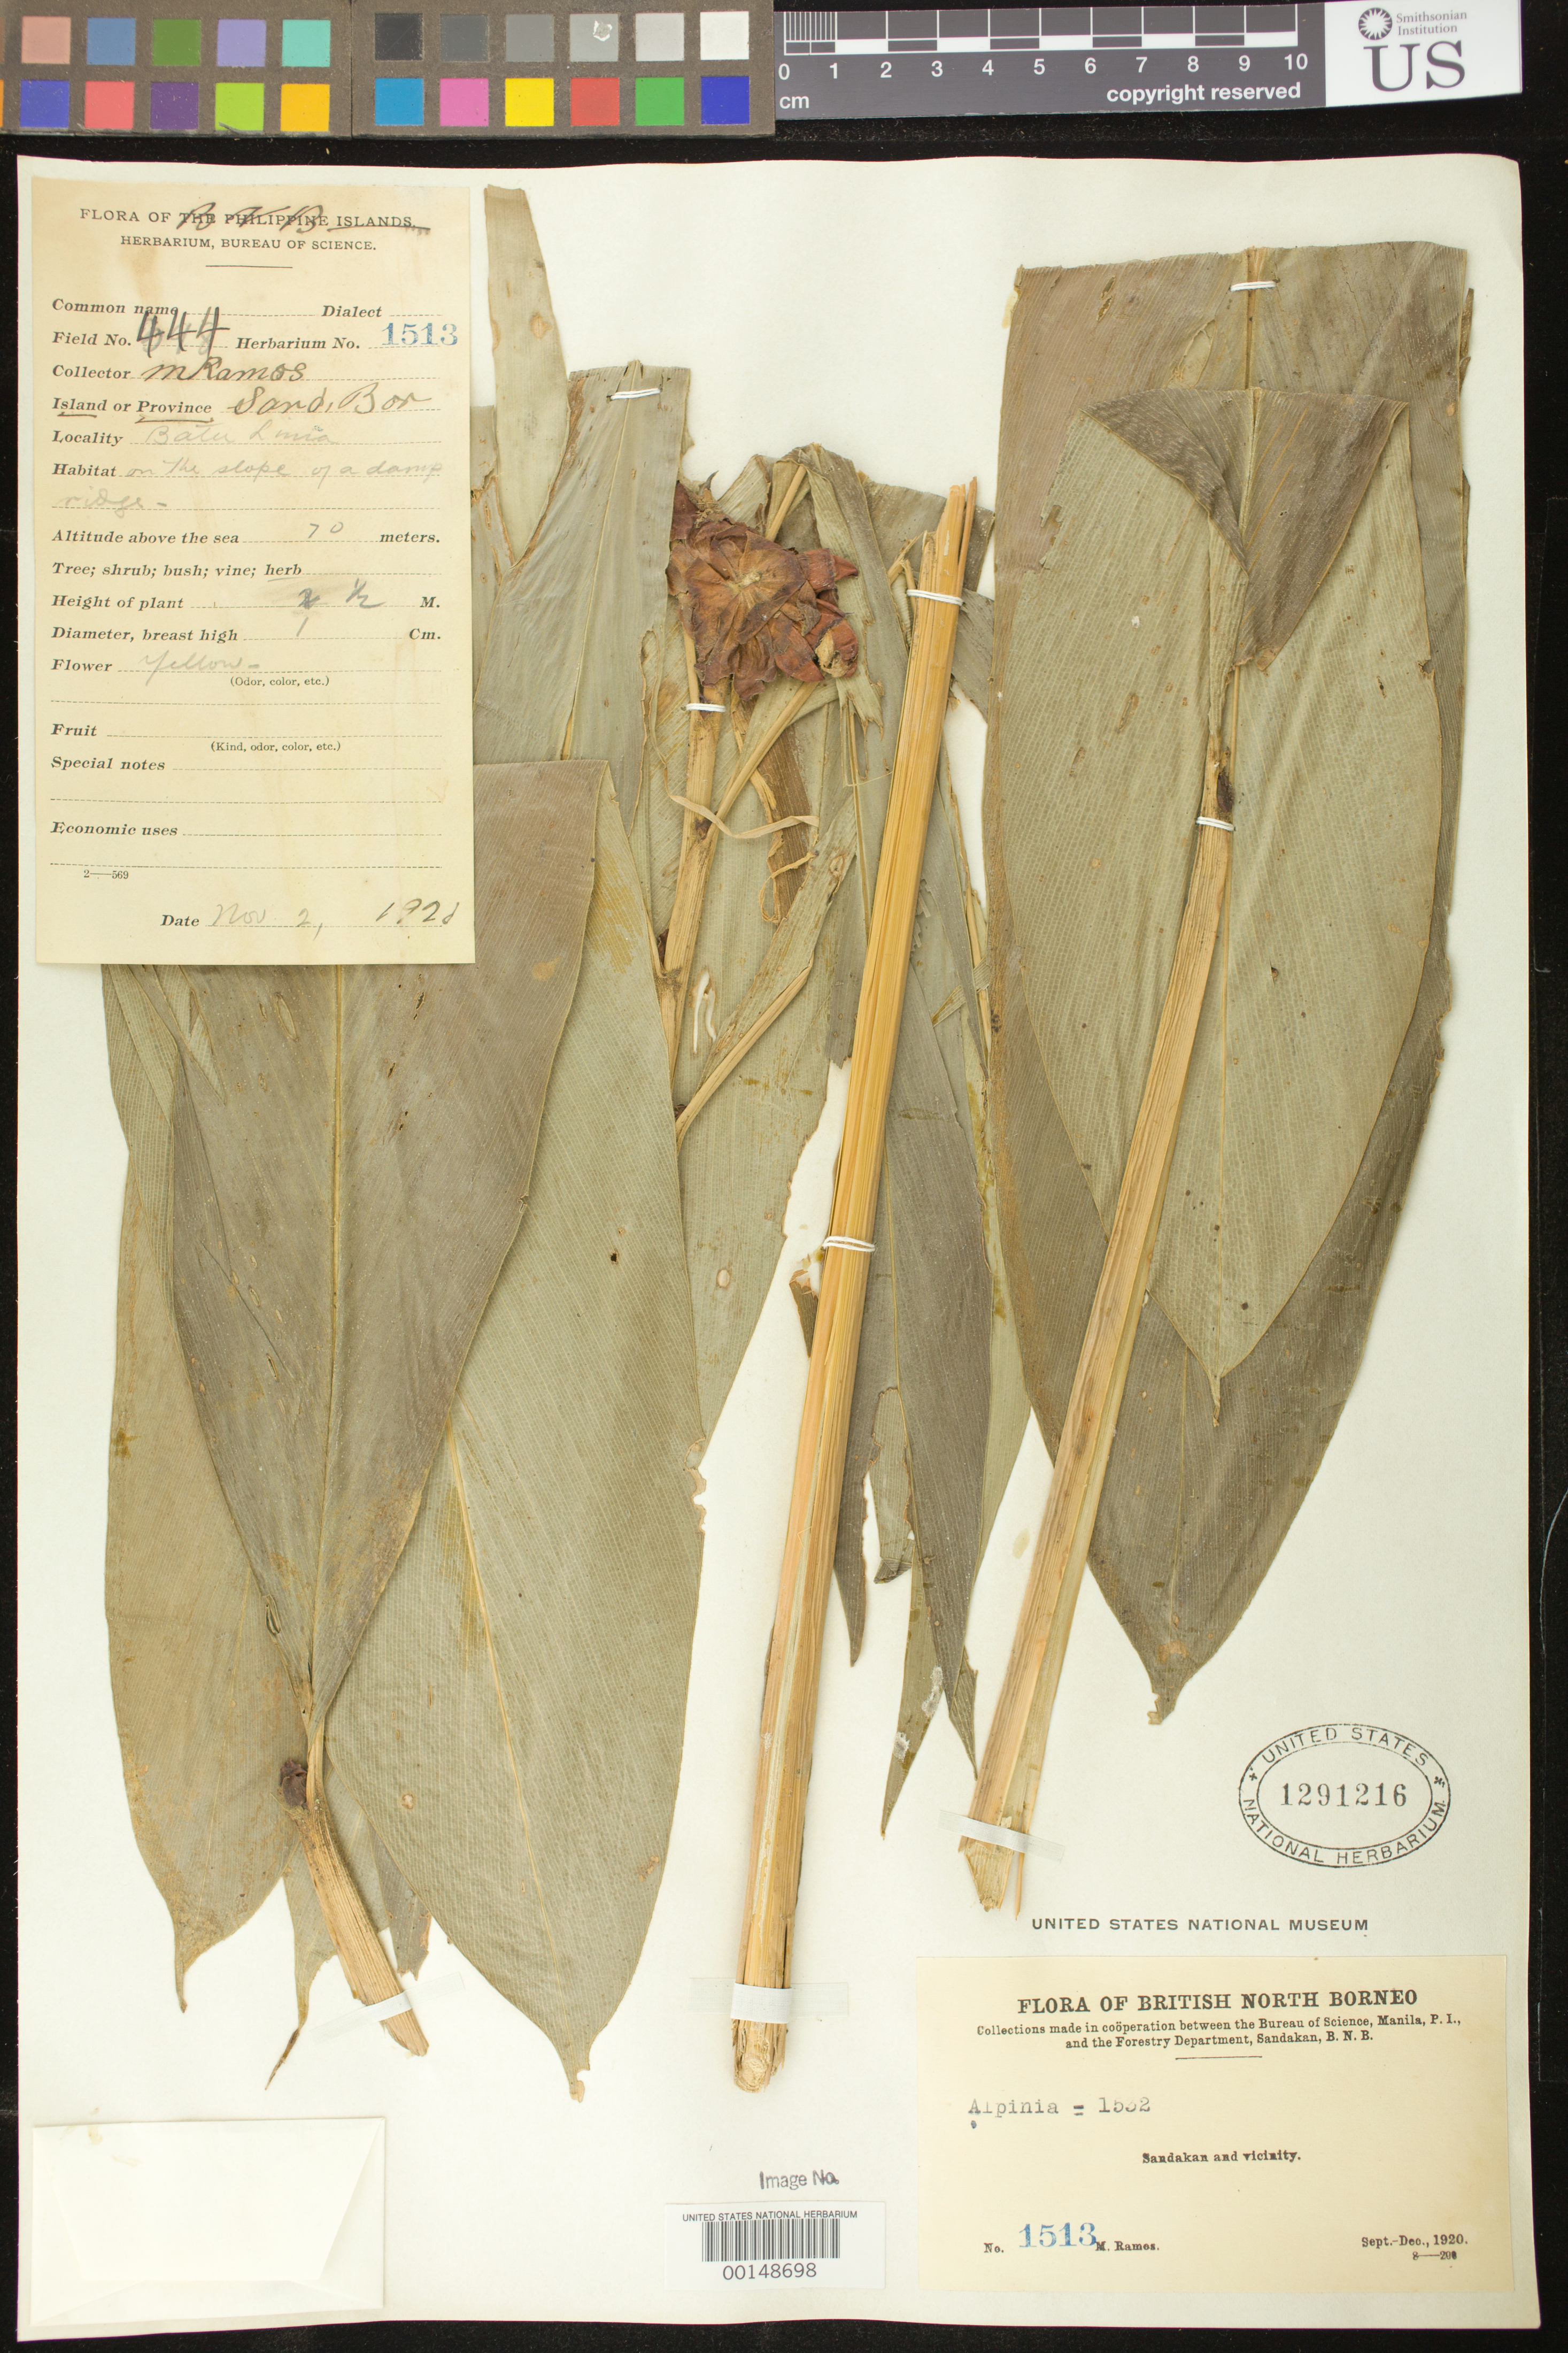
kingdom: Plantae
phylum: Tracheophyta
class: Liliopsida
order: Zingiberales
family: Zingiberaceae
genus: Alpinia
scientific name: Alpinia sp.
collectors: M. Ramos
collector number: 444 / Bur. Sci. 1513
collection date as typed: Sep 1920 to -- Dec 1920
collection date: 1920-09/1920-12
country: Malaysia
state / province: Sabah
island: Borneo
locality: Sandi bor, sandakan and vicinity, batu linia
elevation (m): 70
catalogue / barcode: US 1291216